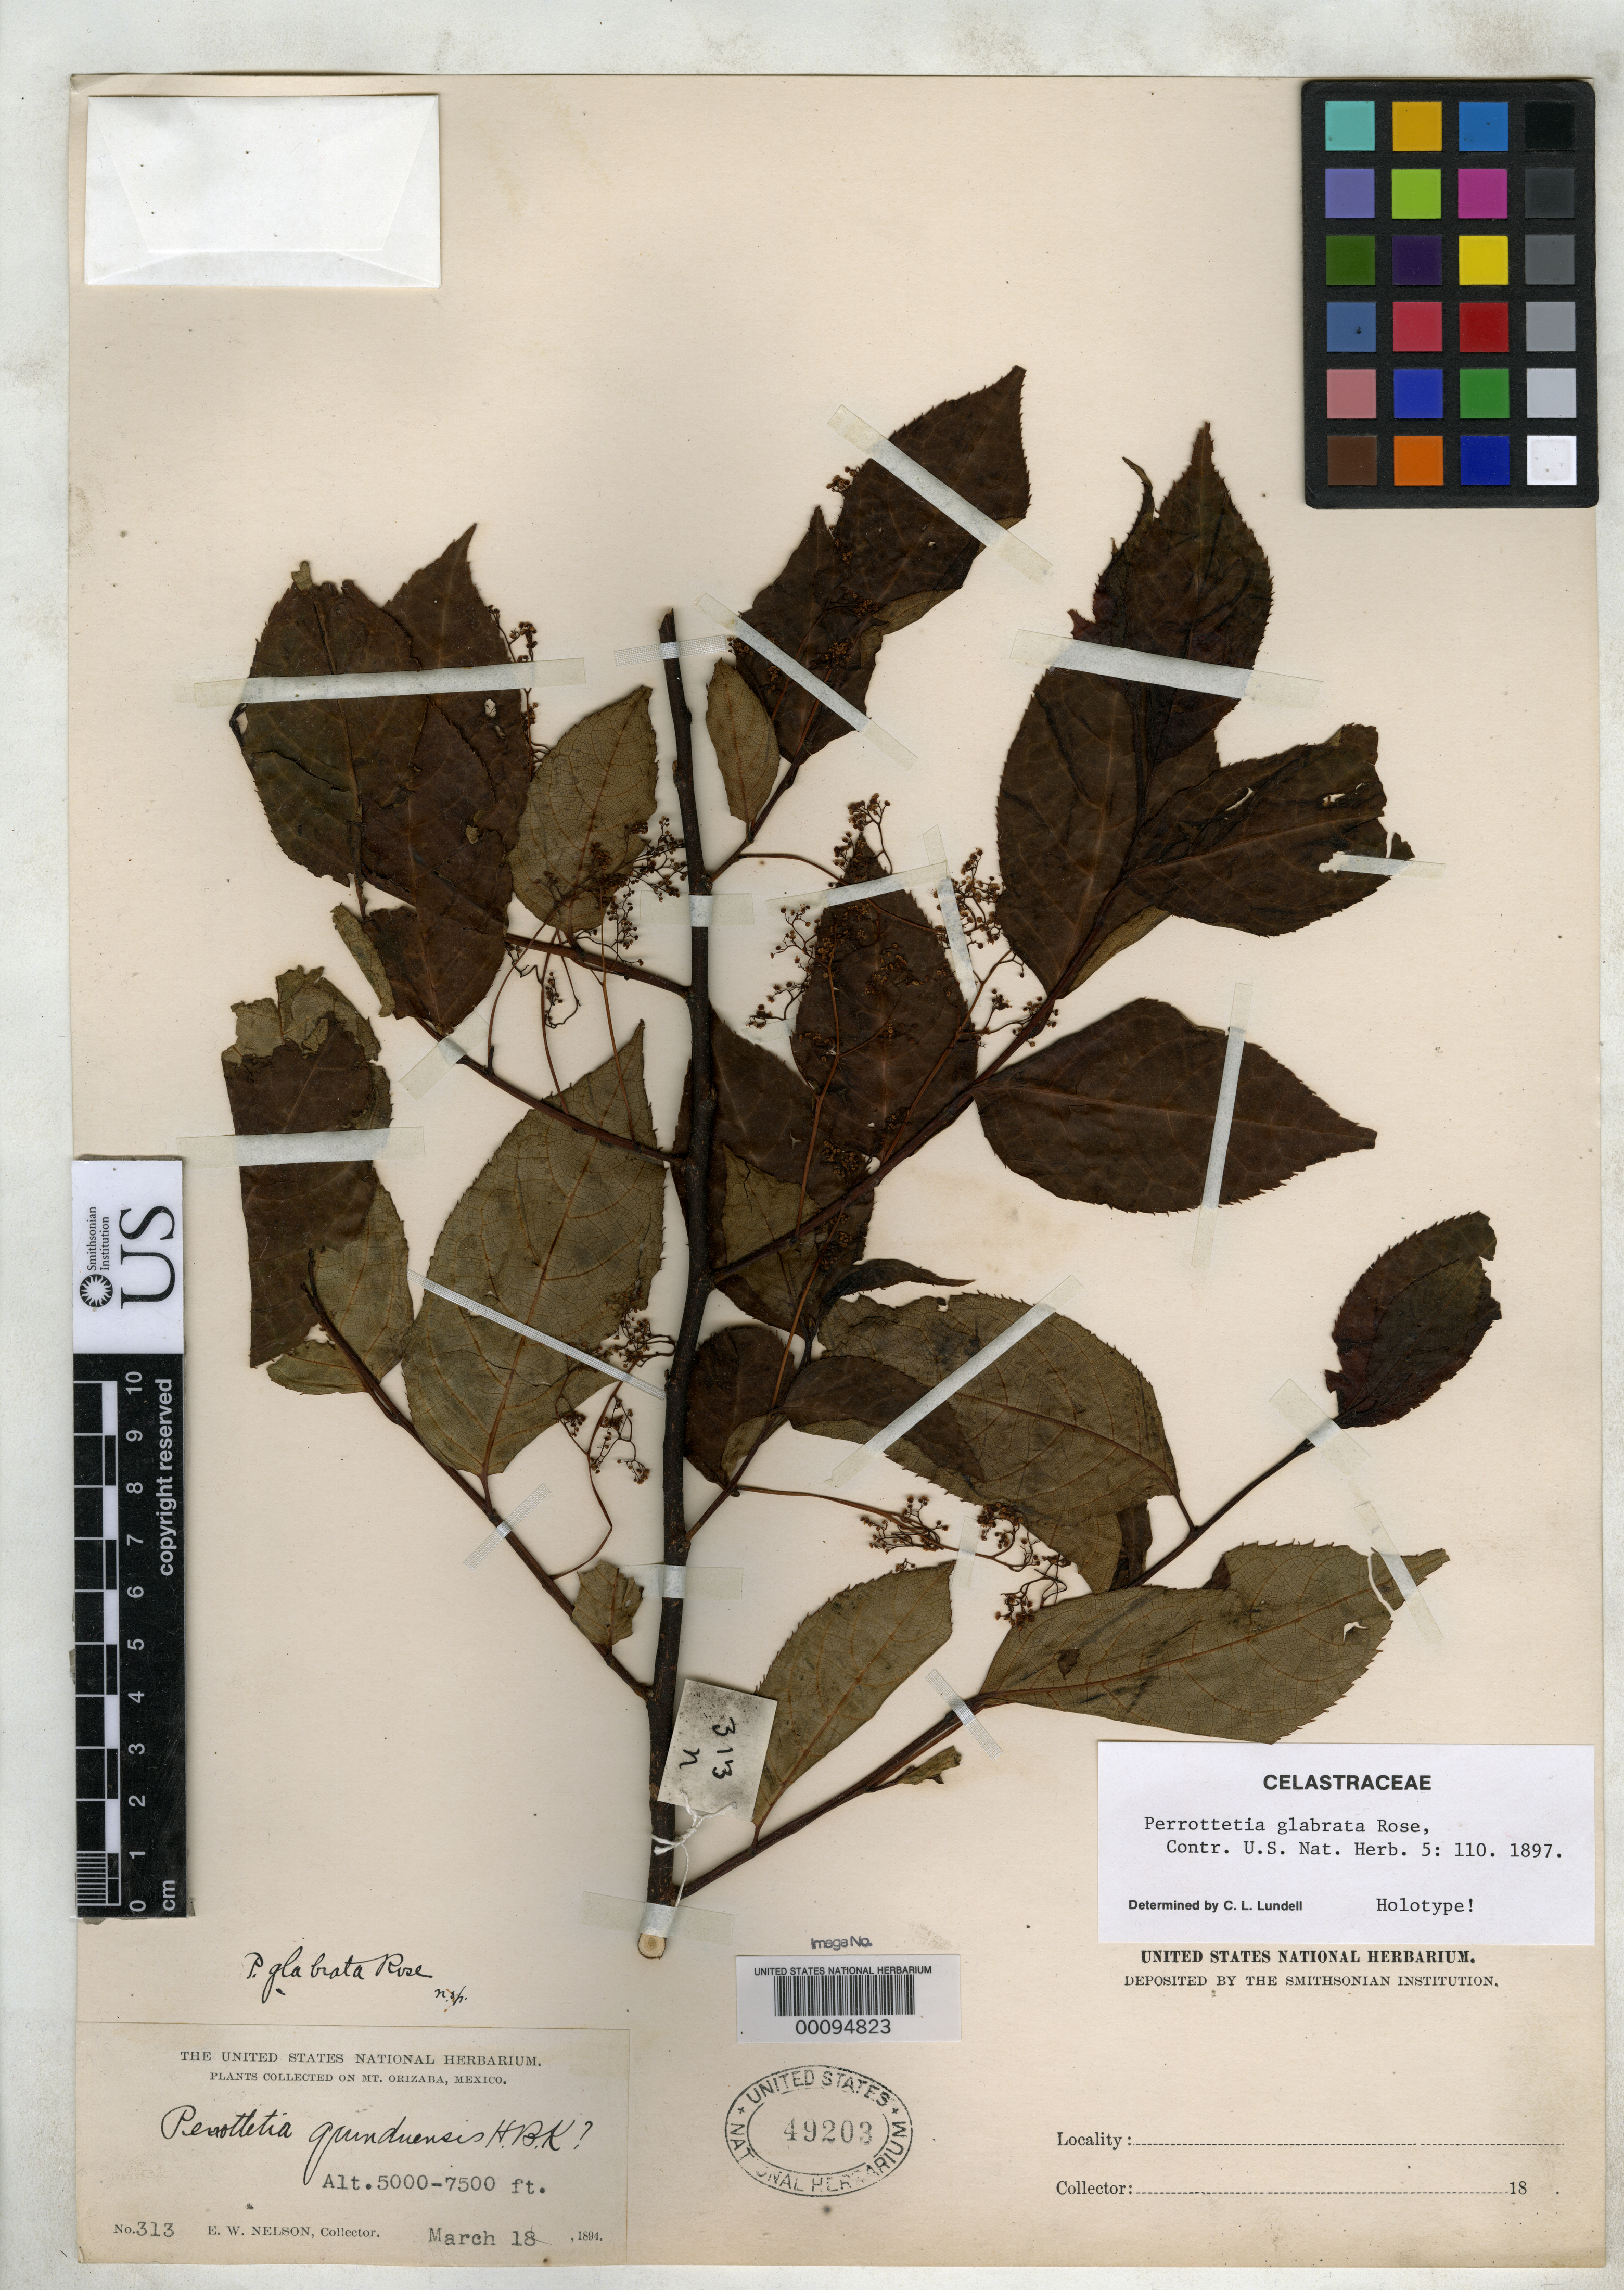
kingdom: Plantae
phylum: Tracheophyta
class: Magnoliopsida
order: Huerteales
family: Dipentodontaceae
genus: Perrottetia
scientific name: Perrottetia glabrata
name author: Rose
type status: Type Collection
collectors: E. W. Nelson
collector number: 313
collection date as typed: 18 Mar 1894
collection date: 1894-03-18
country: Mexico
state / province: Veracruz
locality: Mt. Orizaba.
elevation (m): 1607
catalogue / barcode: US 49203